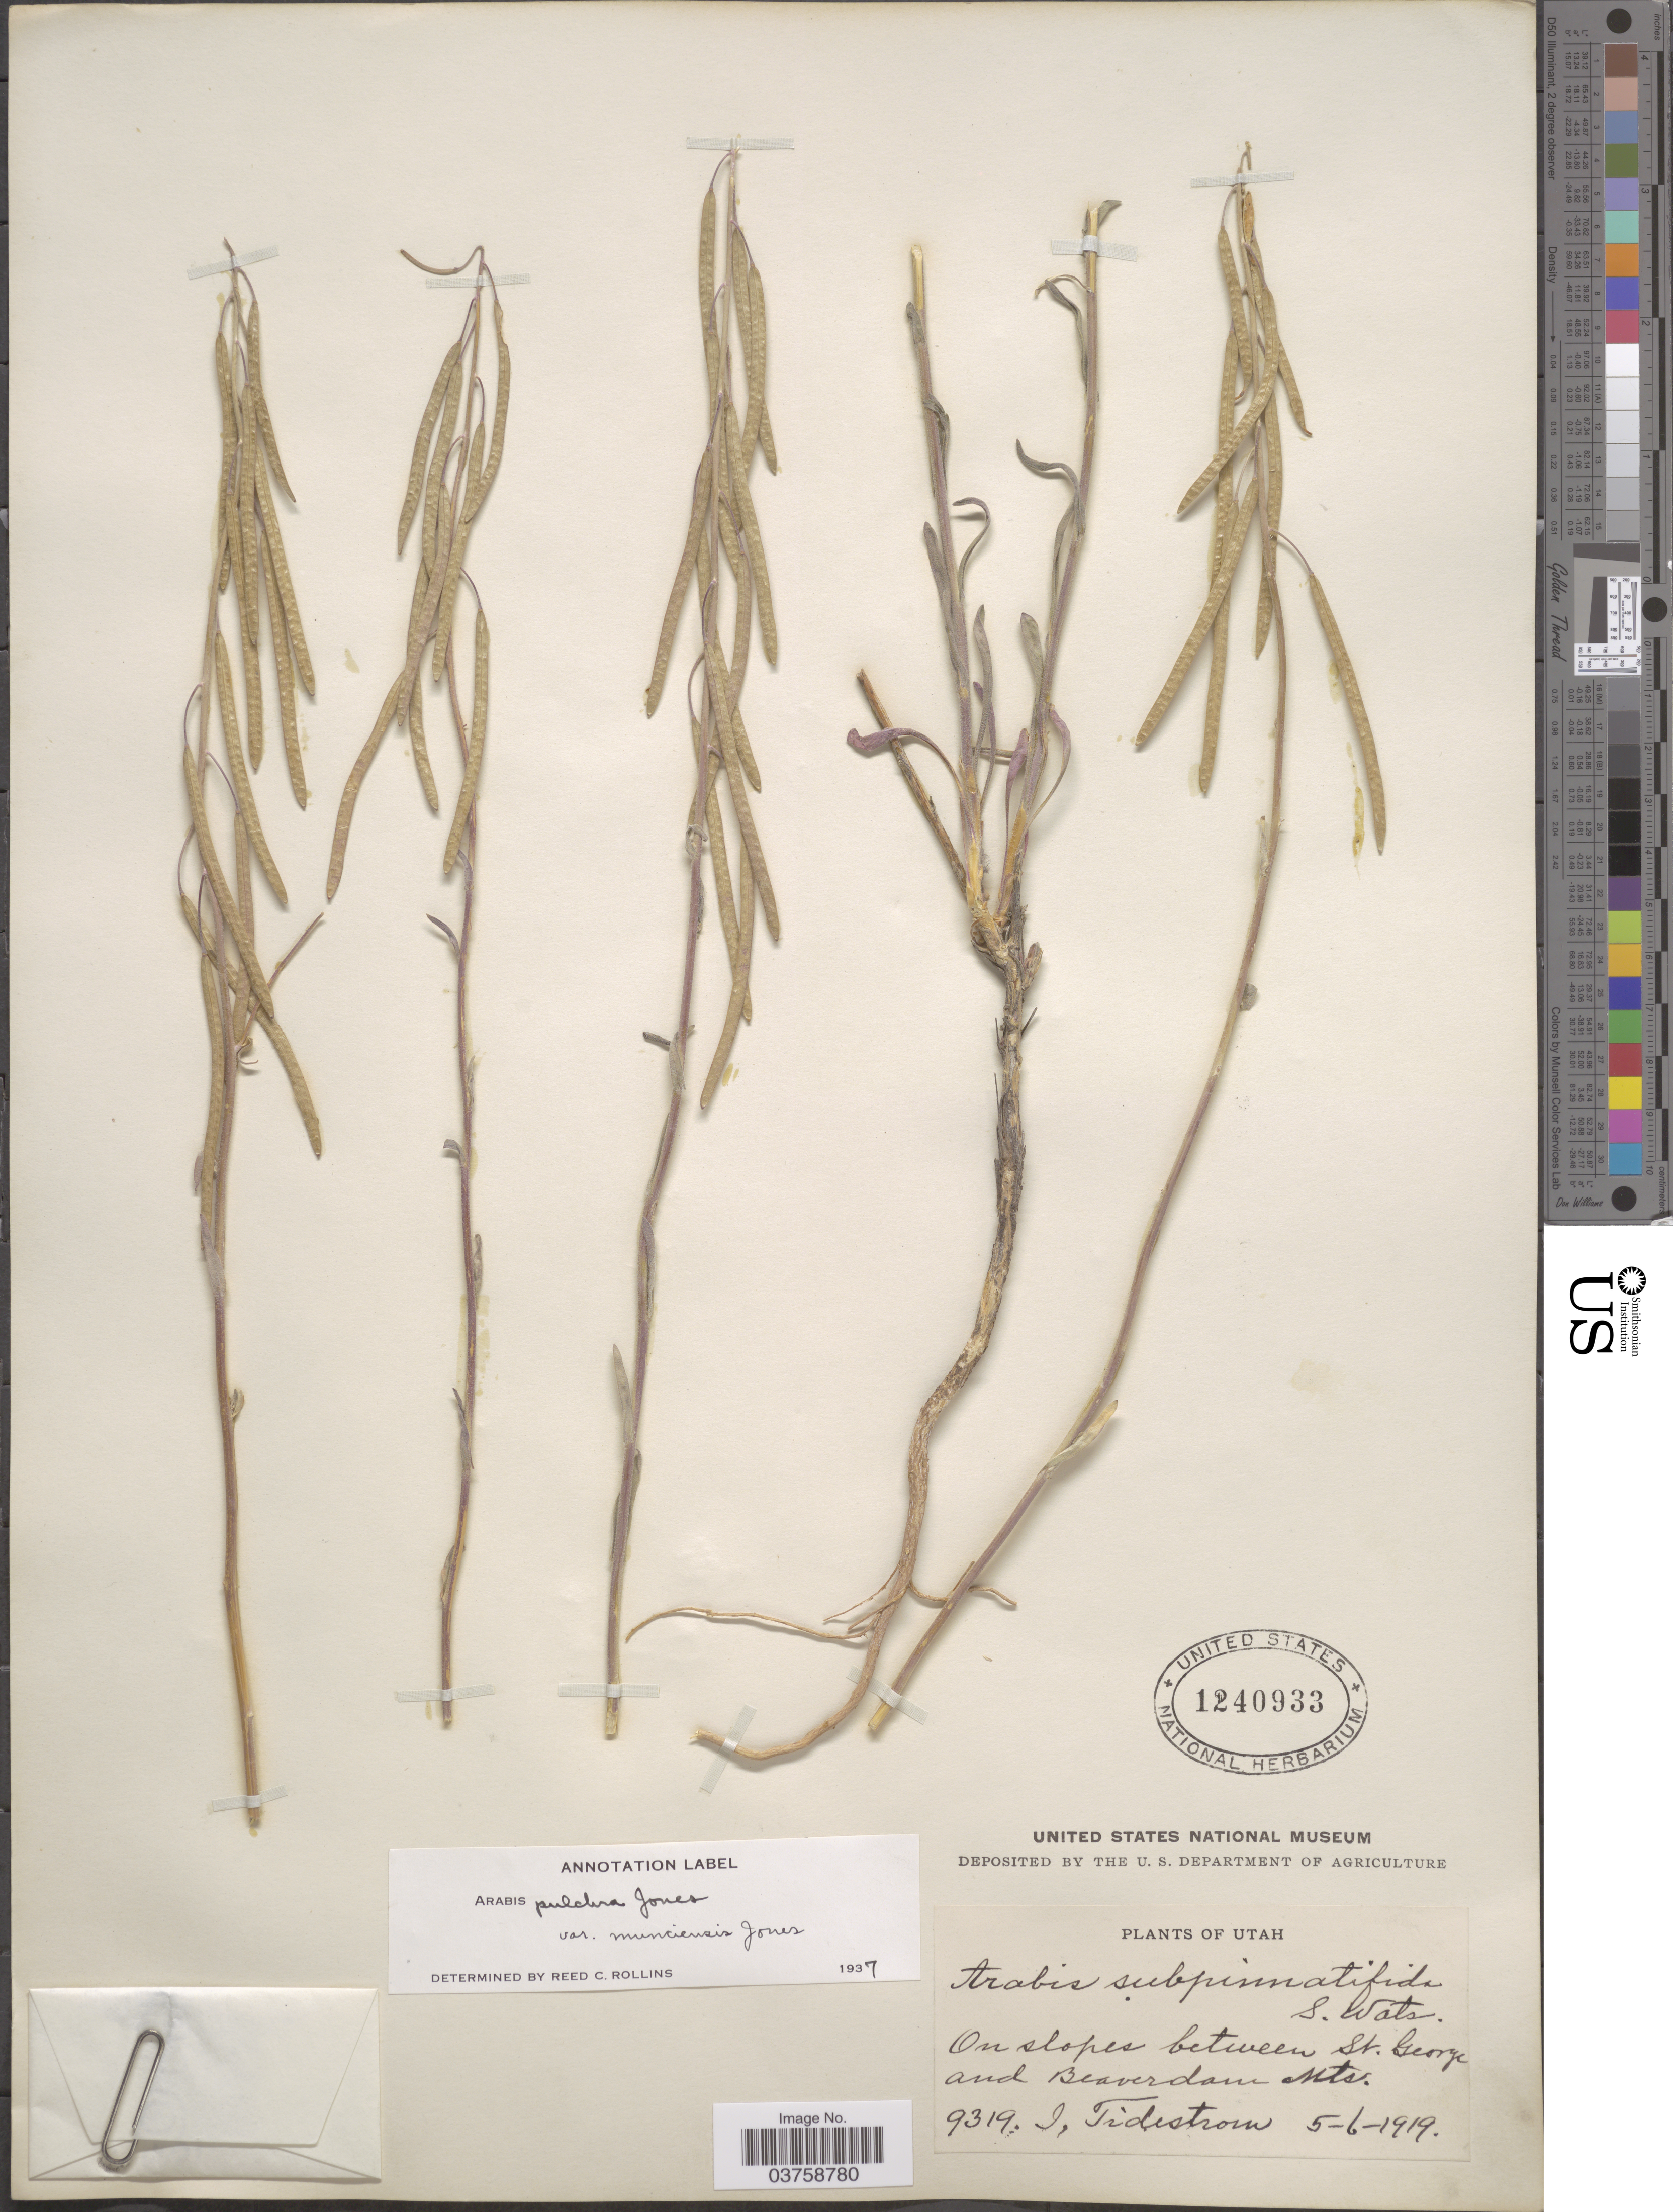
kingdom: Plantae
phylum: Tracheophyta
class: Magnoliopsida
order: Brassicales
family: Brassicaceae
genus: Arabis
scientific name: Arabis pulchra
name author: M.E. Jones ex S. Watson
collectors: I. F. Tidestrom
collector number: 9319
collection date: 1919-05-06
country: United States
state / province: Utah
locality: On slopes between St. George and Beaverdam Mts.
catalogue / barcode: US 1240933